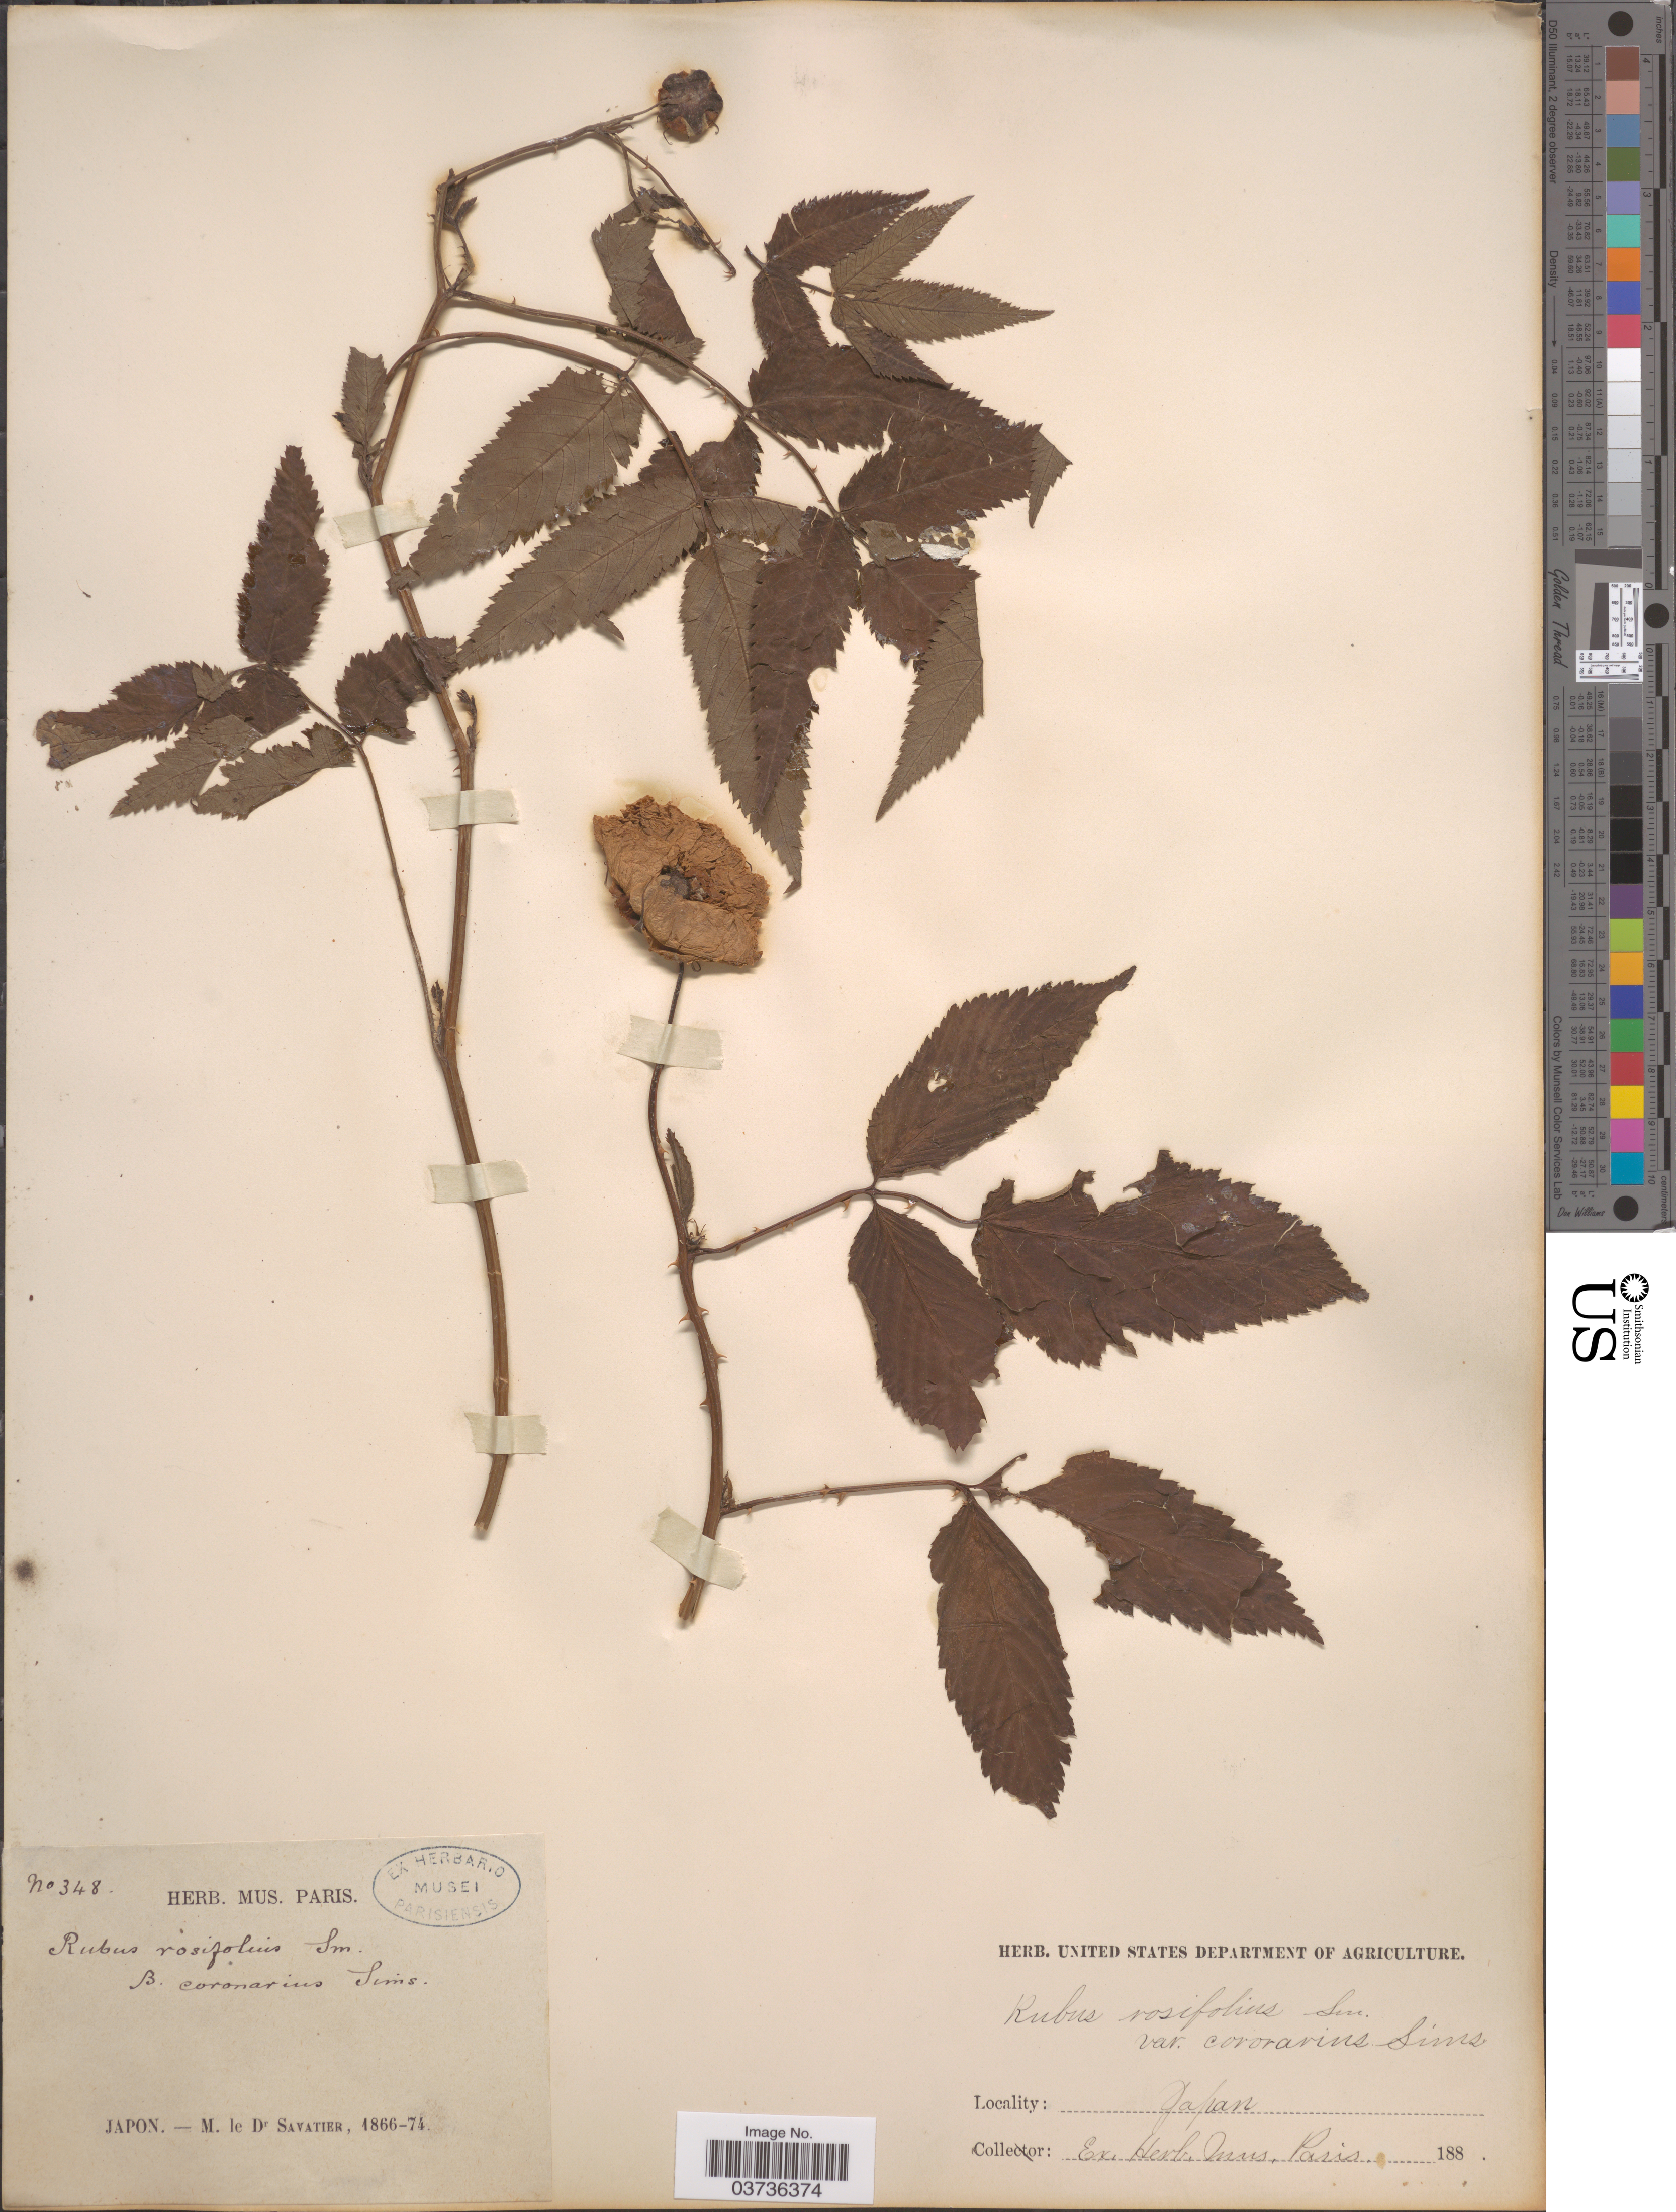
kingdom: Plantae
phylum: Tracheophyta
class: Magnoliopsida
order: Rosales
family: Rosaceae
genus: Rubus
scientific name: Rubus rosaefolius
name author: Sm.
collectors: M. Savatier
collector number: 348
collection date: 1866/1874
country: Japan